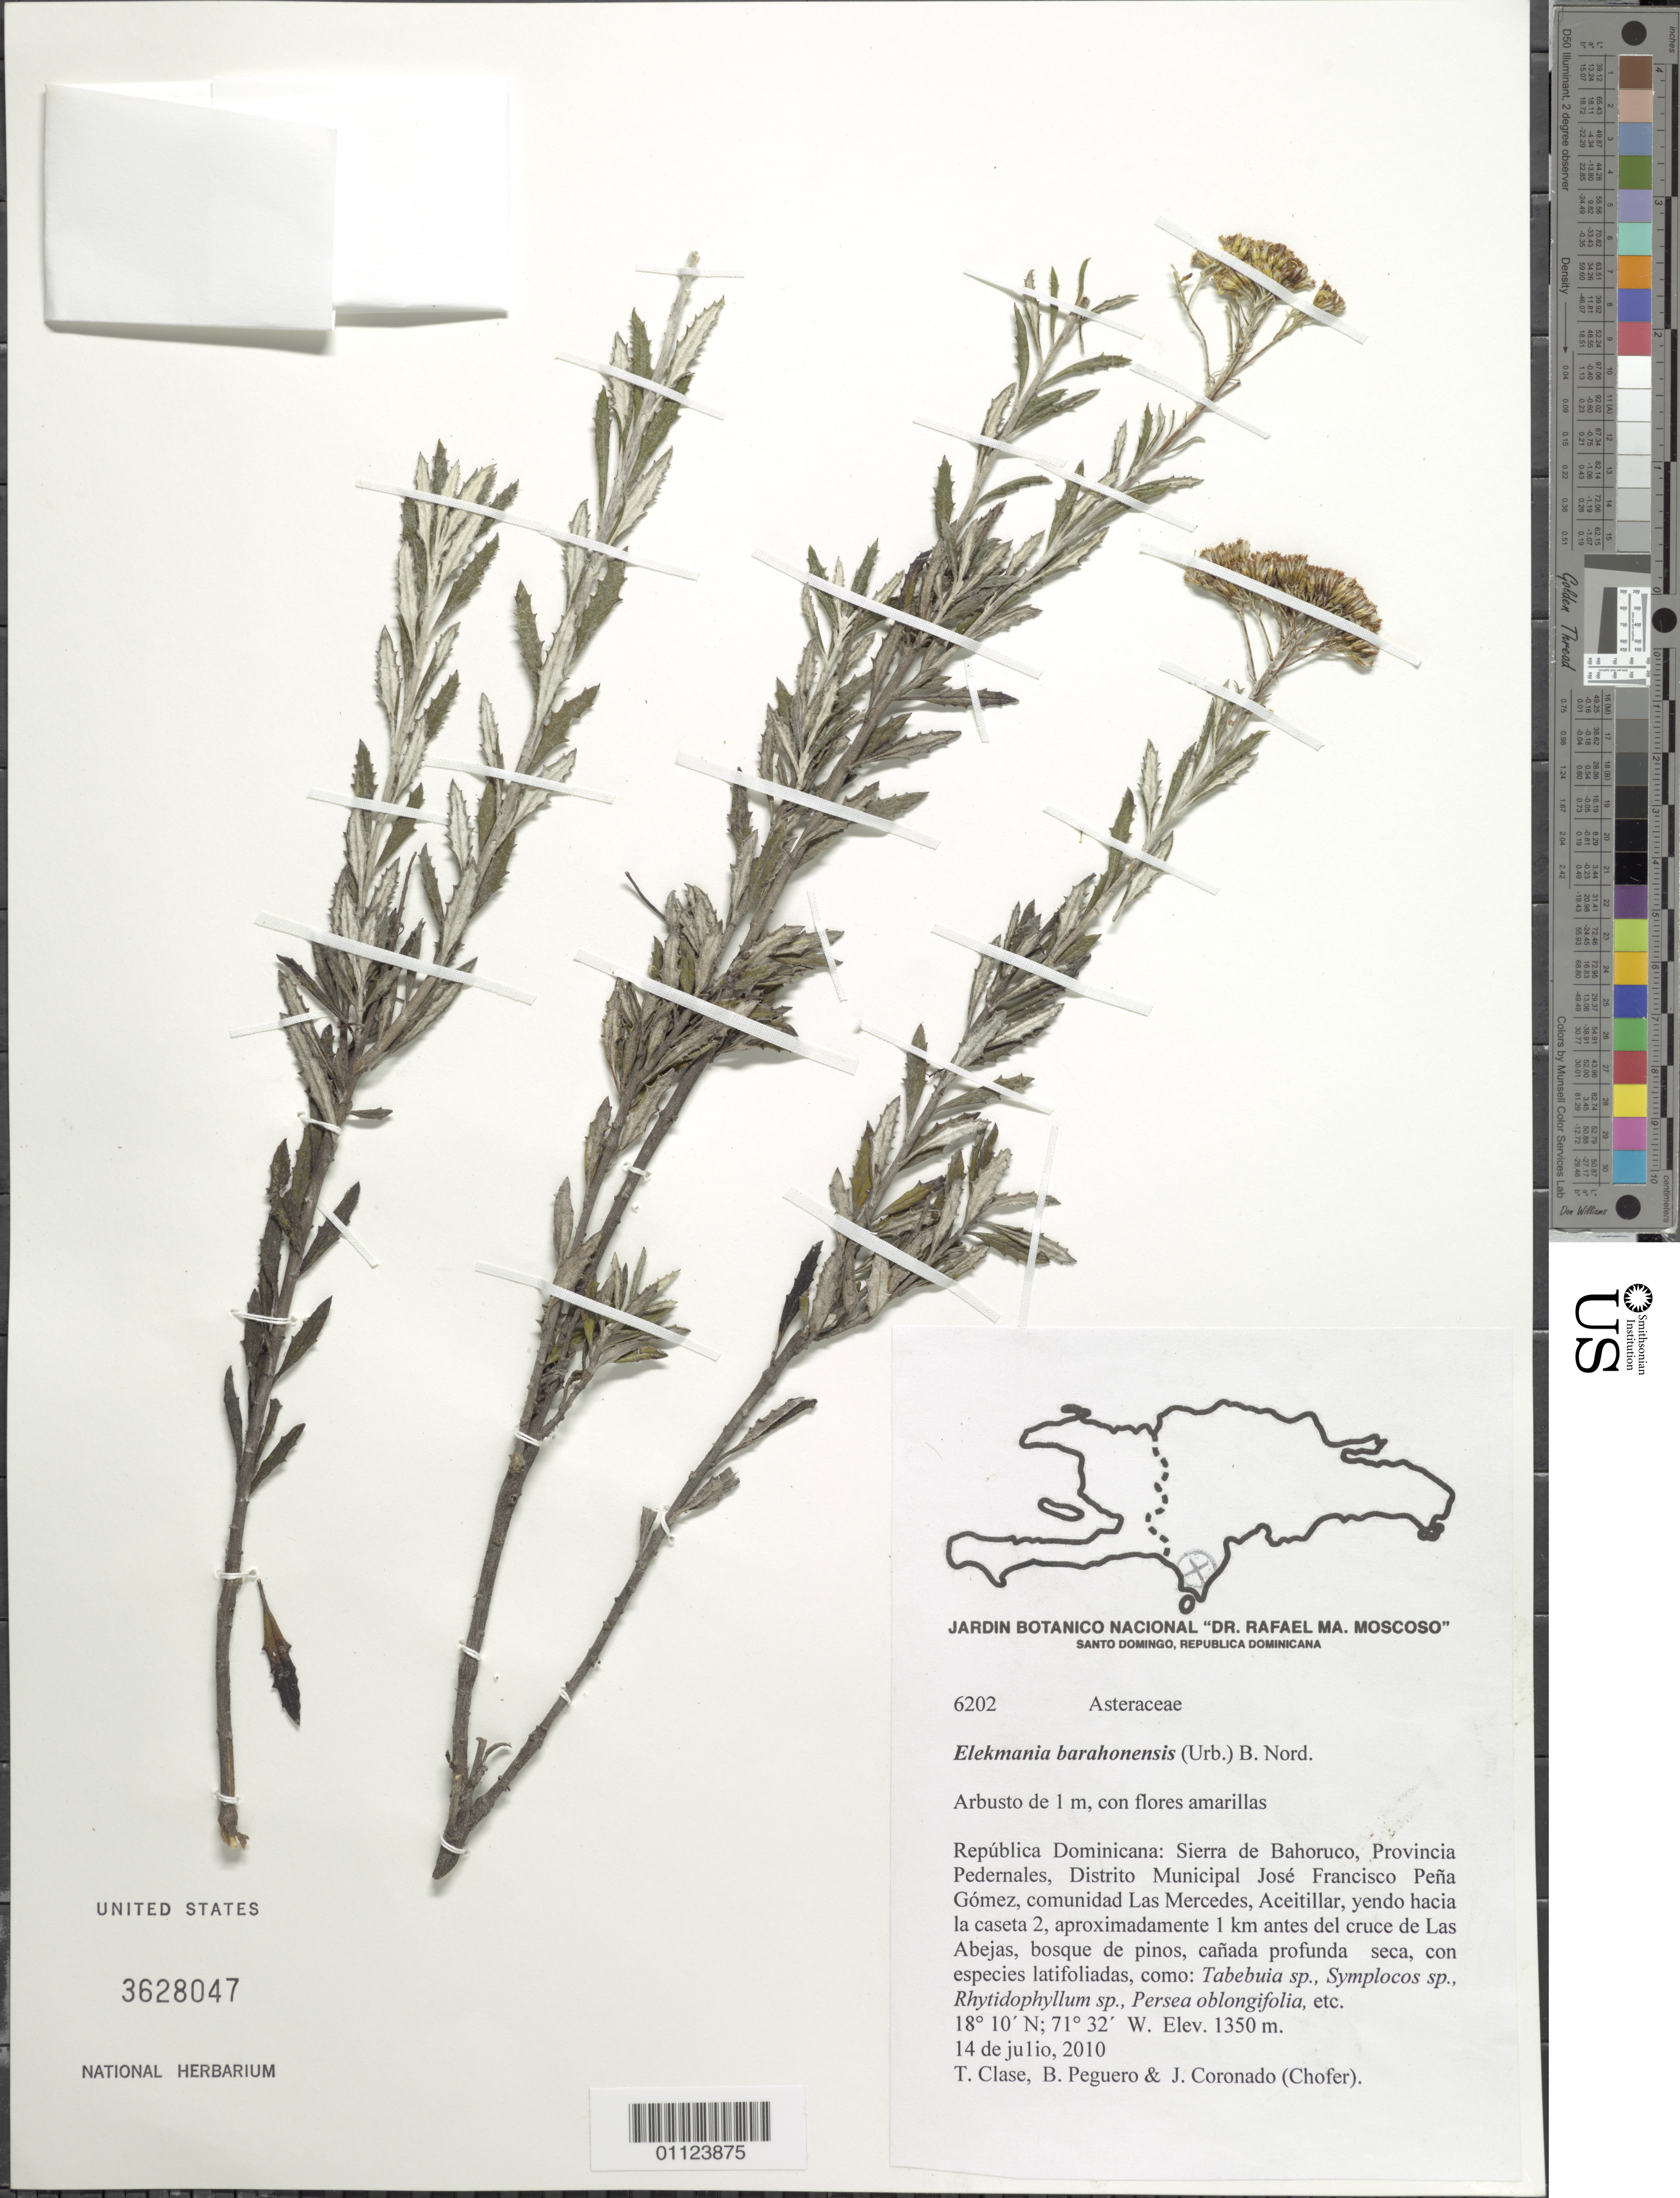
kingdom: Plantae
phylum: Tracheophyta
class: Magnoliopsida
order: Asterales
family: Asteraceae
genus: Senecio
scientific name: Senecio barahonensis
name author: Urb.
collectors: T. Clase & B. Peguero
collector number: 6202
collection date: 2010-07-14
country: Dominican Republic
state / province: Pedernales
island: Hispaniola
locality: Sierra de Bahoruco, Distrito Municipal José Francisco Peña Gómez, comunidad Las Mercedes, Aceitillar, yendo hacia la caseta 2, aproximadamente 1 km antes del cruce de Las Abejas.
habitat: Bosque de pinos, cañada profunda seca, con especies latifoliadas, como: Tabebuia sp., Symplocos sp., Rhytidophyllum sp., Persea oblongifolia, etc.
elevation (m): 1350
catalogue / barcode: US 3628047